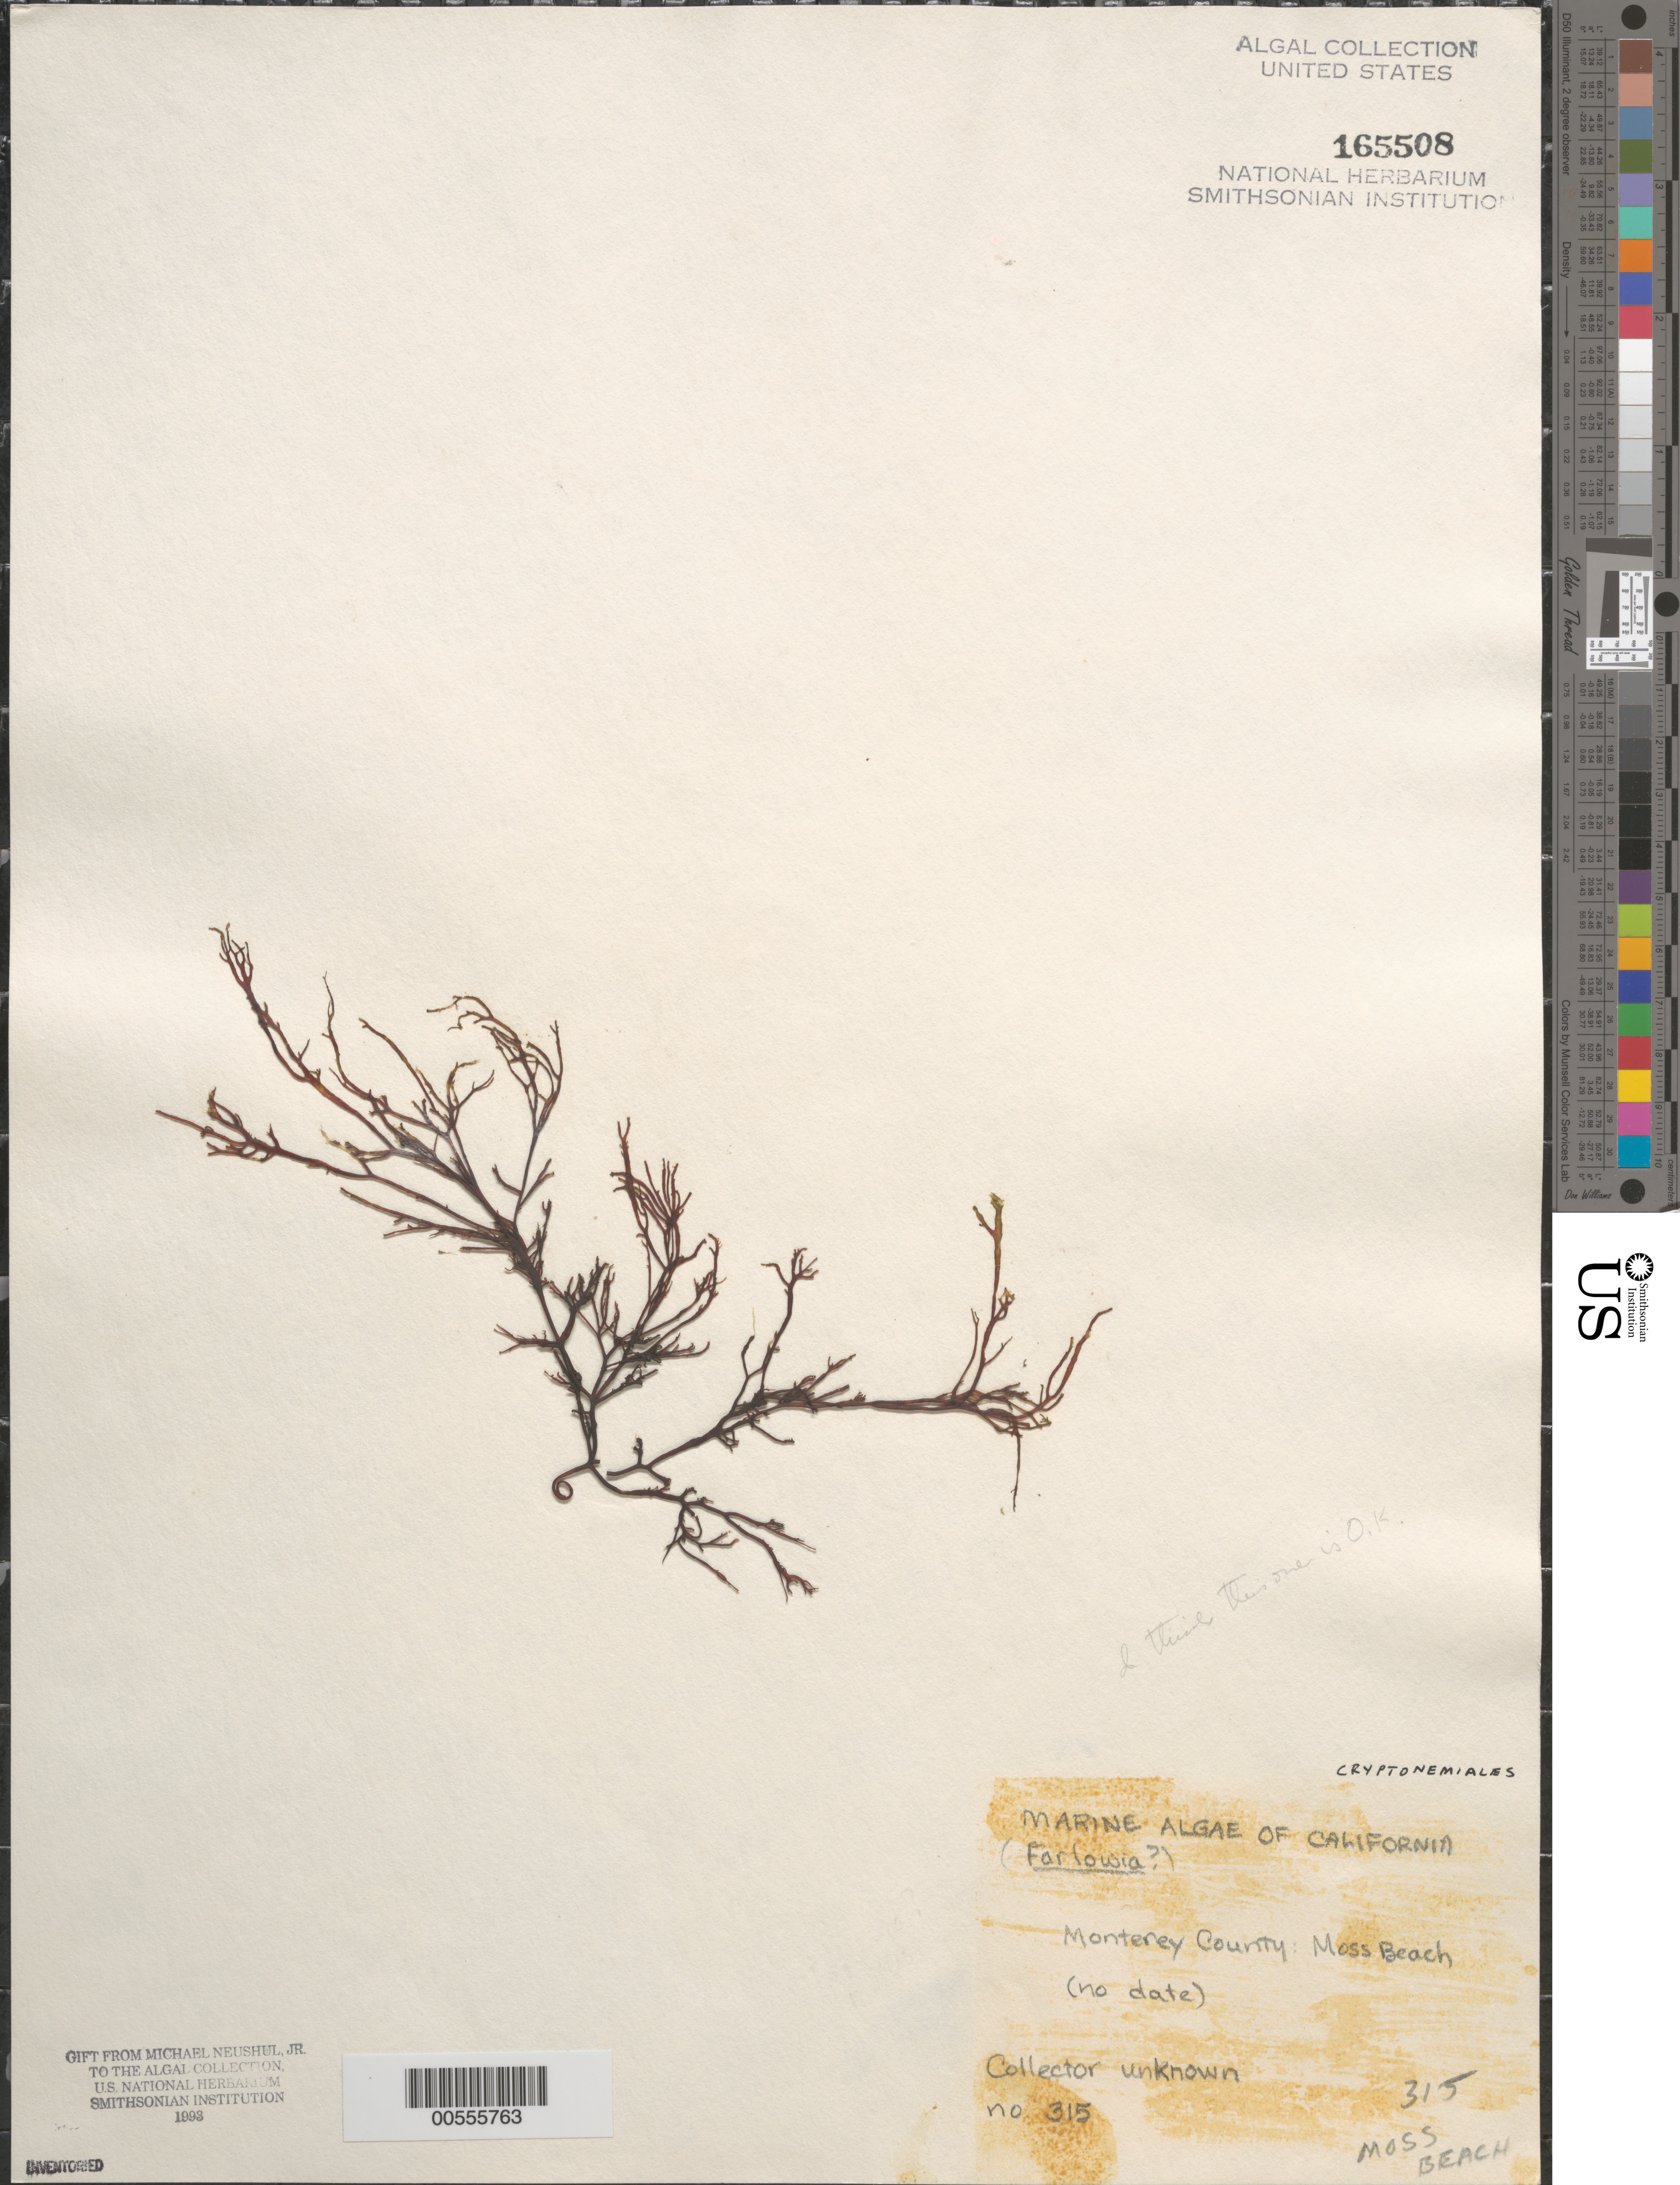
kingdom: Plantae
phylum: Rhodophyta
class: Florideophyceae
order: Gigartinales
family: Dumontiaceae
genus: Farlowia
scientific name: Farlowia sp.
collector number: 315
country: United States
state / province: California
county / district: Monterey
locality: Moss Beach [label with collector and date lost]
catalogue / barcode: US 165508